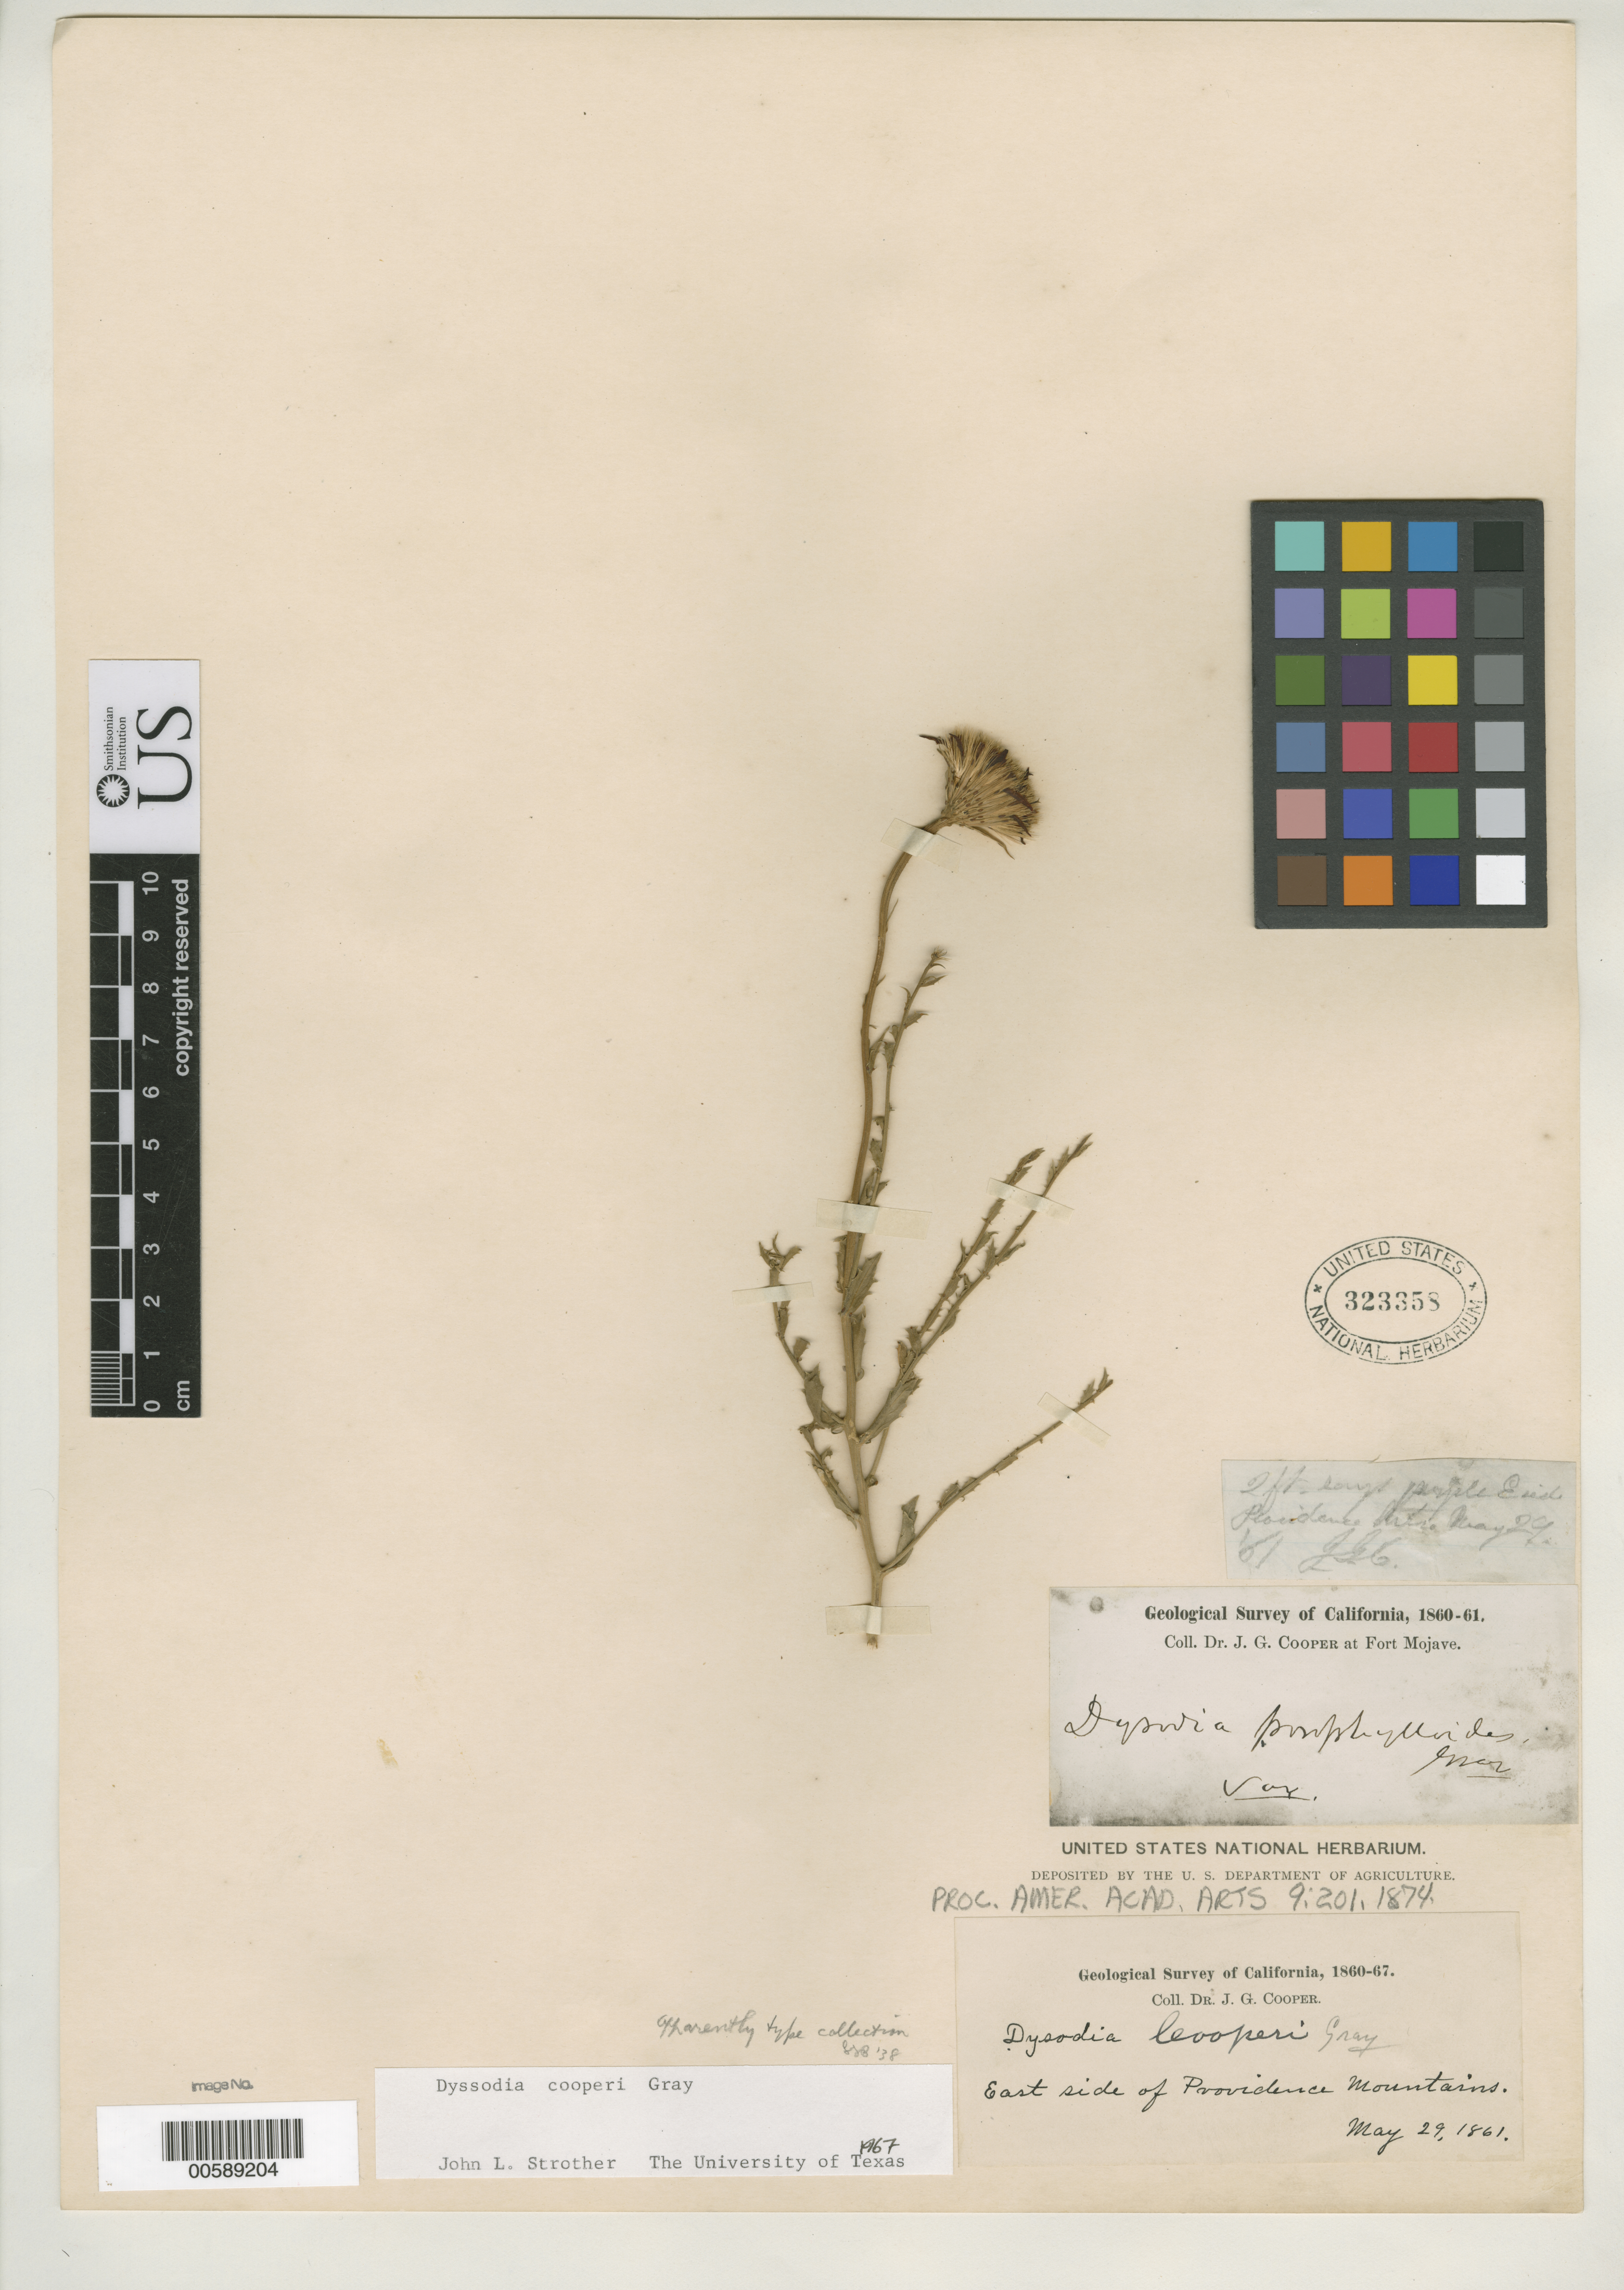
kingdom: Plantae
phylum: Tracheophyta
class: Magnoliopsida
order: Asterales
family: Asteraceae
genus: Dyssodia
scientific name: Dyssodia cooperi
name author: A. Gray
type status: Isotype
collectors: J. G. Cooper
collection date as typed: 29 May 1861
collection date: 1861-05-29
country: United States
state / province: California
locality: E side of Providence Mountains.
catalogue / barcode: US 323358